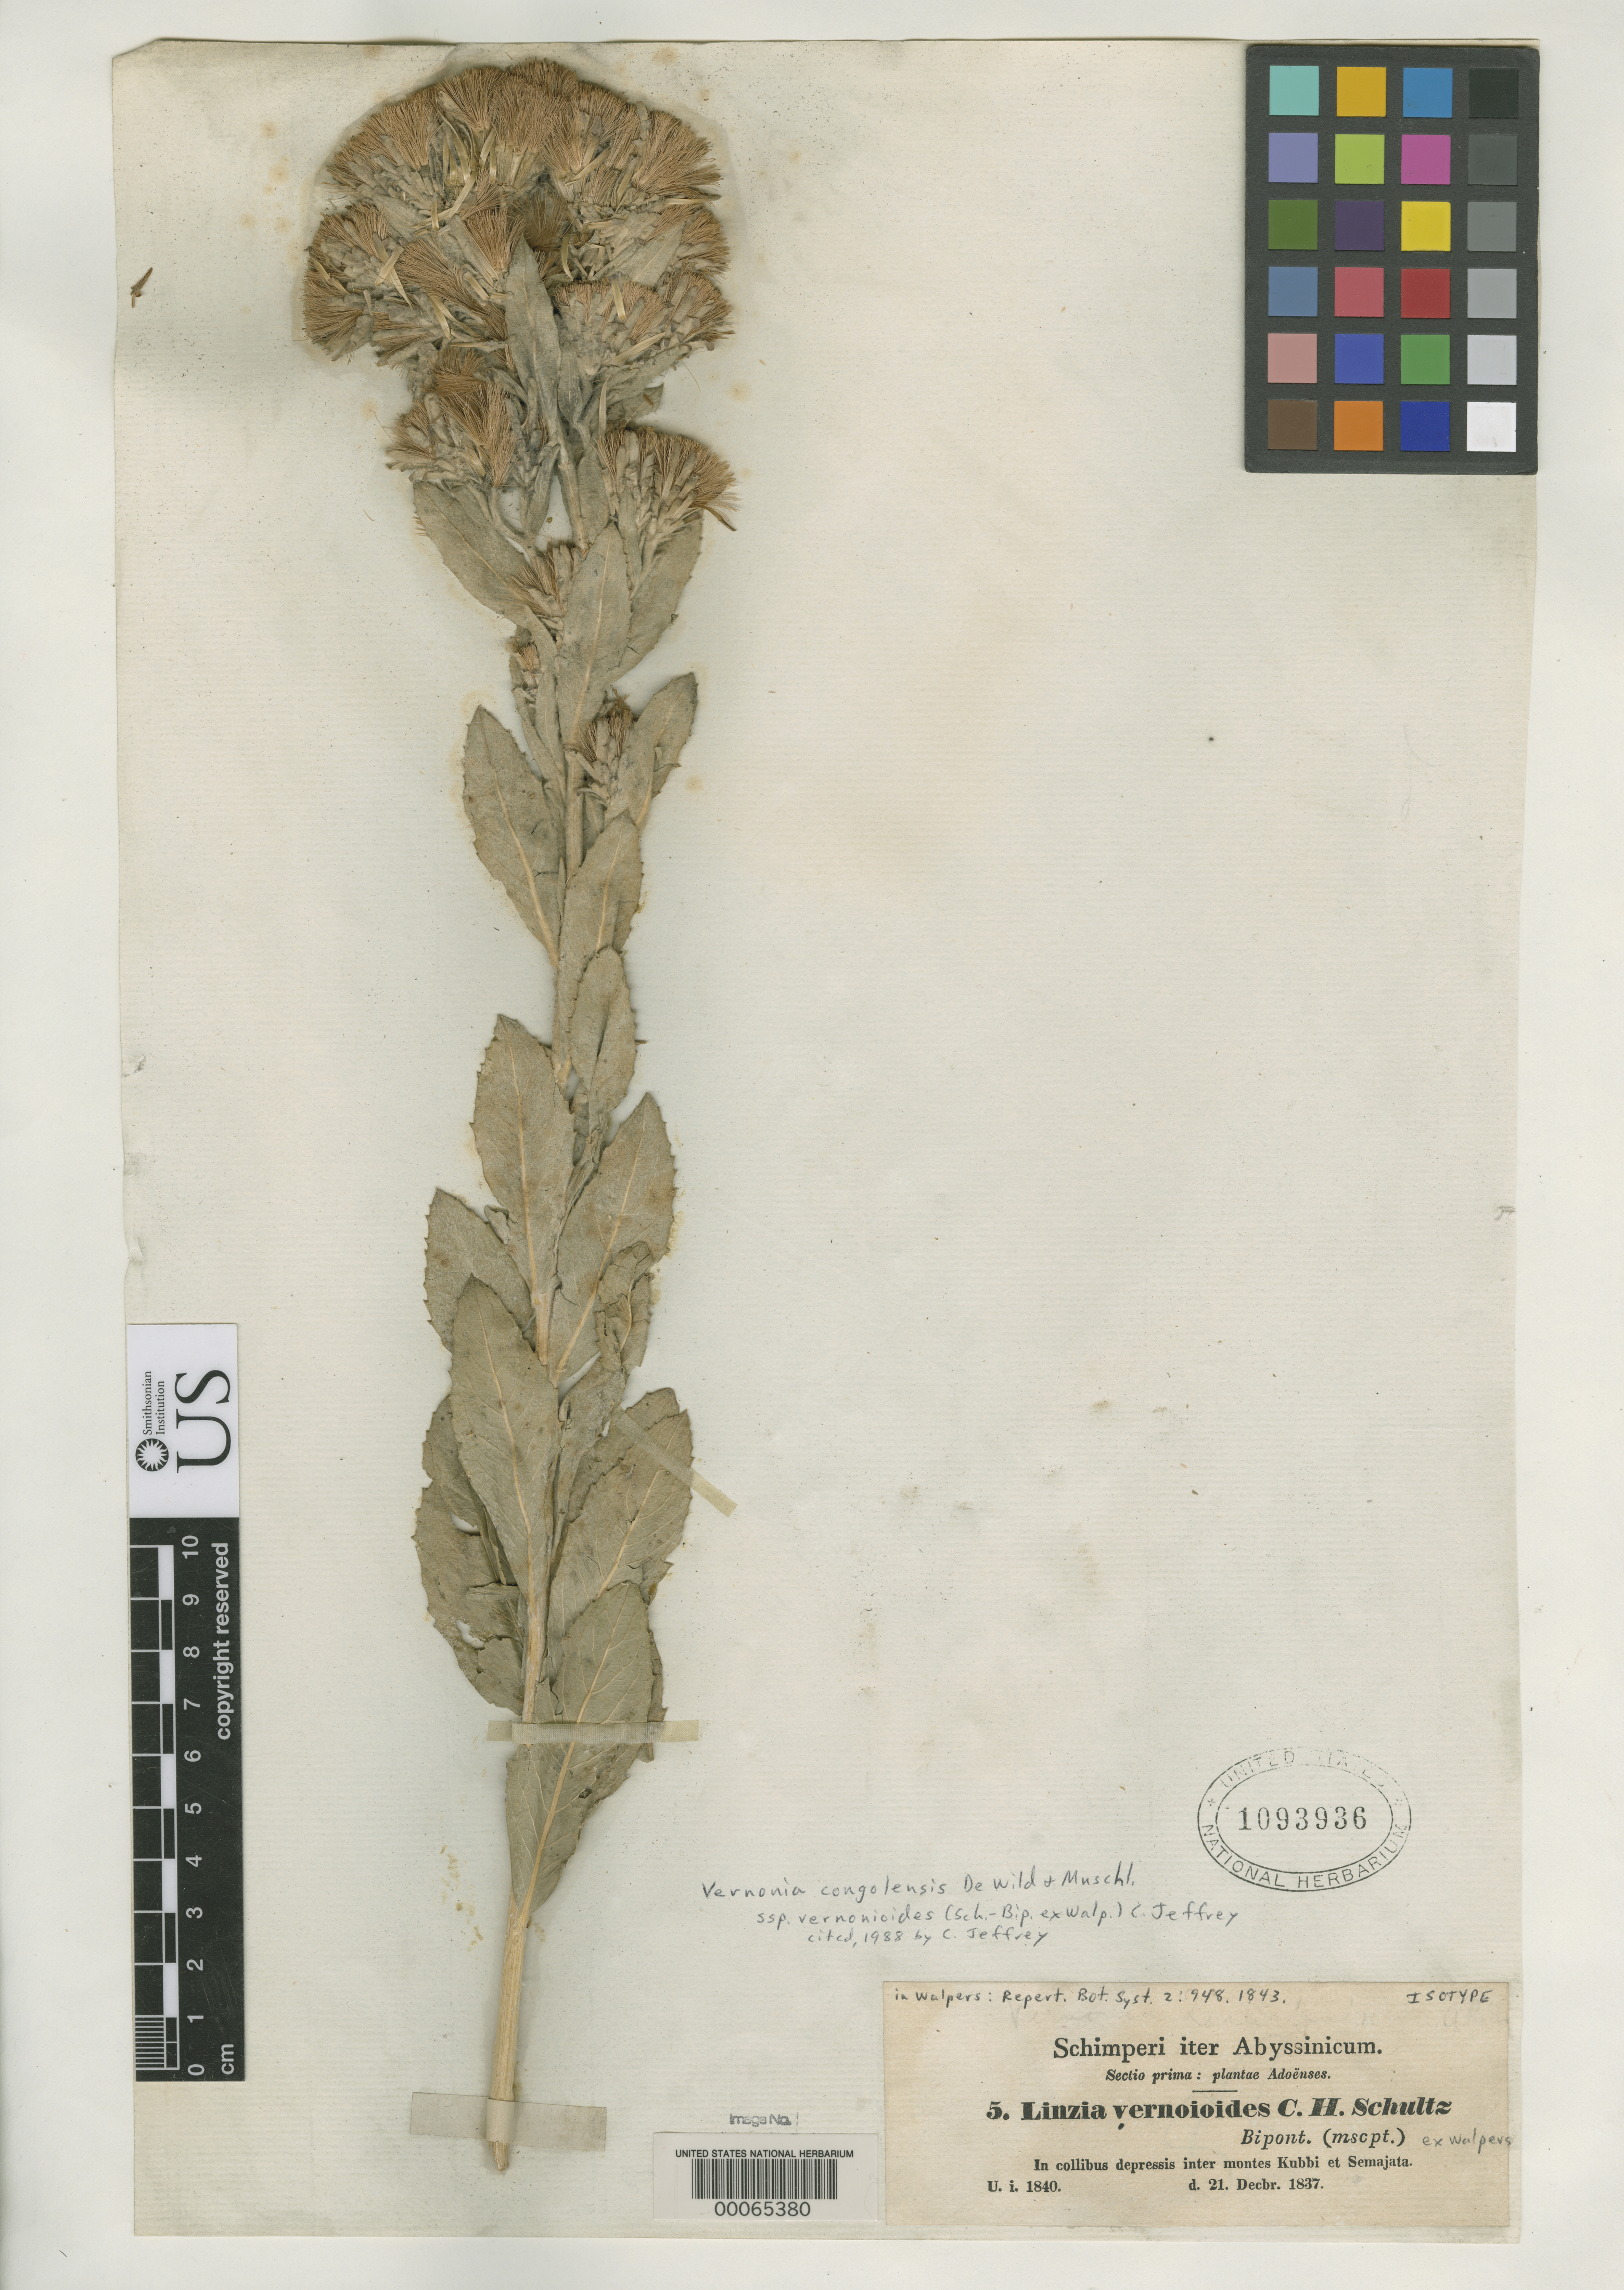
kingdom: Plantae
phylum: Tracheophyta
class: Magnoliopsida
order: Asterales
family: Asteraceae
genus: Linzia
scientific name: Linzia vernonioides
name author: Sch. Bip. ex Walp.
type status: Isotype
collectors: G. W. Schimper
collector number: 1840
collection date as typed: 21 Dec 1837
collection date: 1837-12-21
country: Ethiopia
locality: In collibus depressis inter Montes Kubbi et Semejata. [In low-lying hills between Kubbi & Semejata Mountains?]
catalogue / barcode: US 1093936